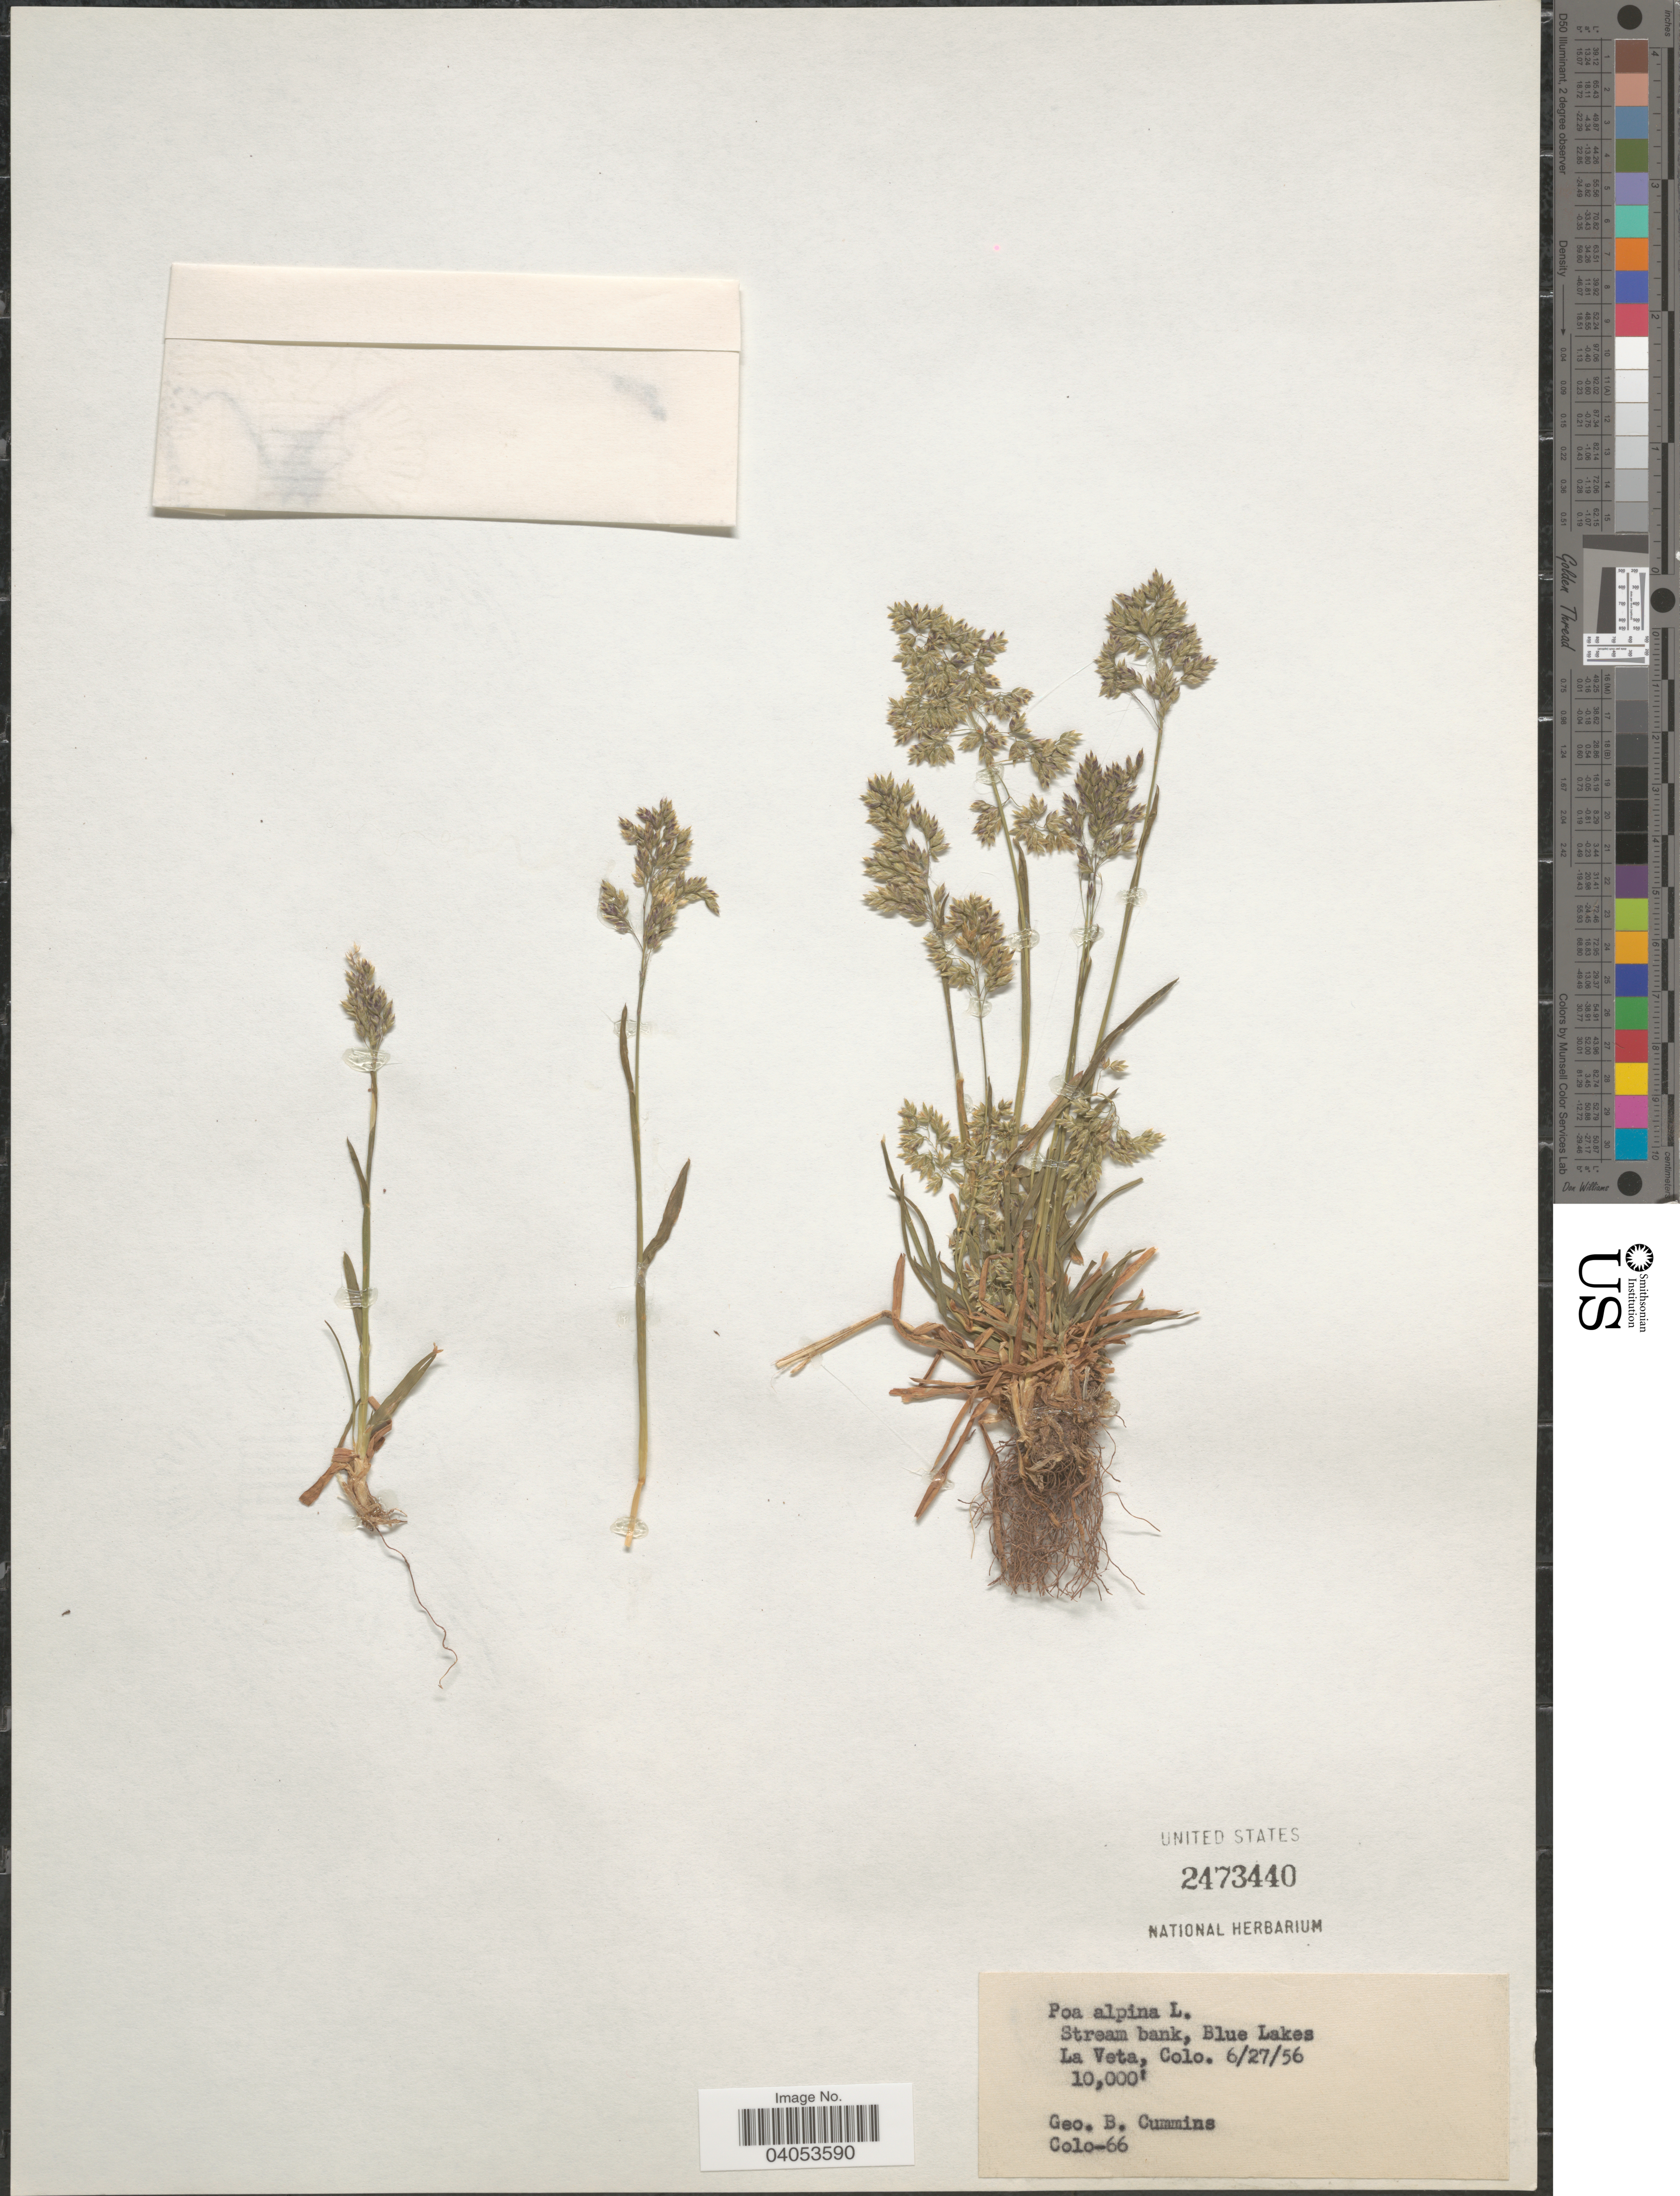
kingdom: Plantae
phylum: Tracheophyta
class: Liliopsida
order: Poales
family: Poaceae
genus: Poa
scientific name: Poa alpina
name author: L.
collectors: G. Cummins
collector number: Colo-66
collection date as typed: Transcribed d/m/y: 27/6/56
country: United States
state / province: Colorado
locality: Blue Lakes, La Veta.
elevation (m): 3048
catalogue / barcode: US 2473440